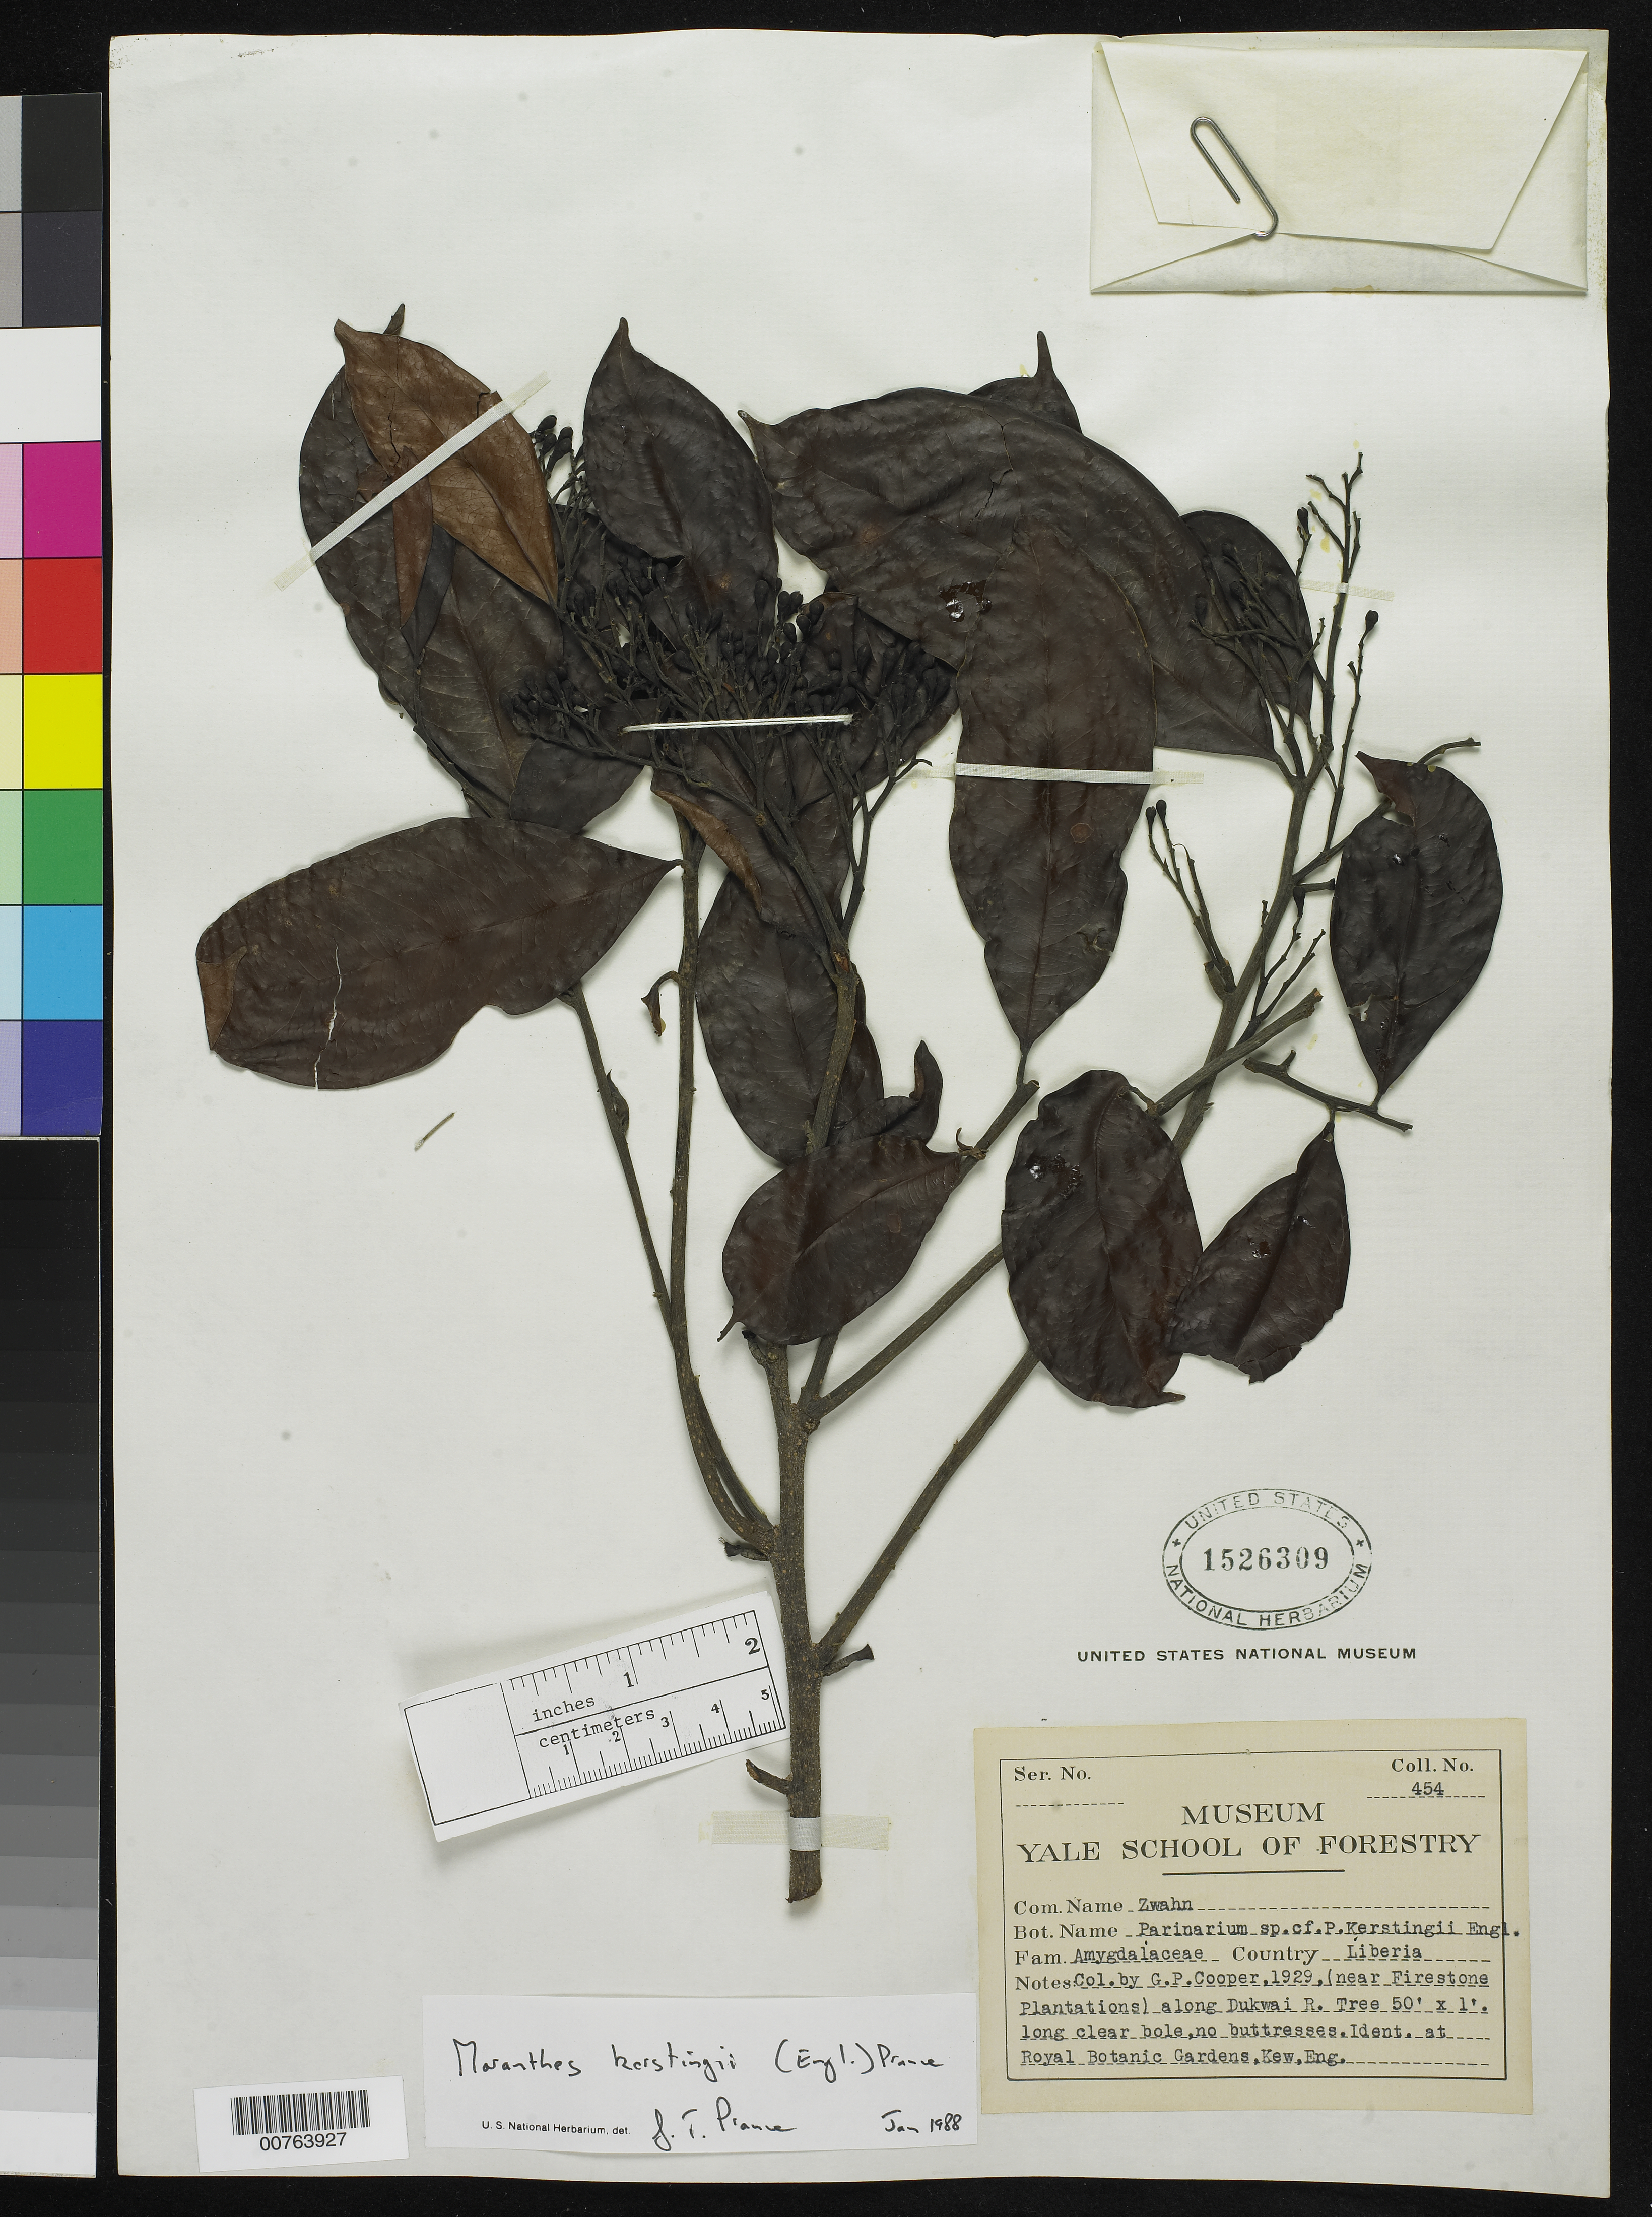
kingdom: Plantae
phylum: Tracheophyta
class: Magnoliopsida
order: Malpighiales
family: Chrysobalanaceae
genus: Maranthes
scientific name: Maranthes kerstingii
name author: (Engl.) Prance ex F. White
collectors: G. Cooper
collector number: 454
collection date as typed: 1929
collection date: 1929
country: Liberia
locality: (near Firestone Plantations) along Dukwai River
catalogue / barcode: US 1526309